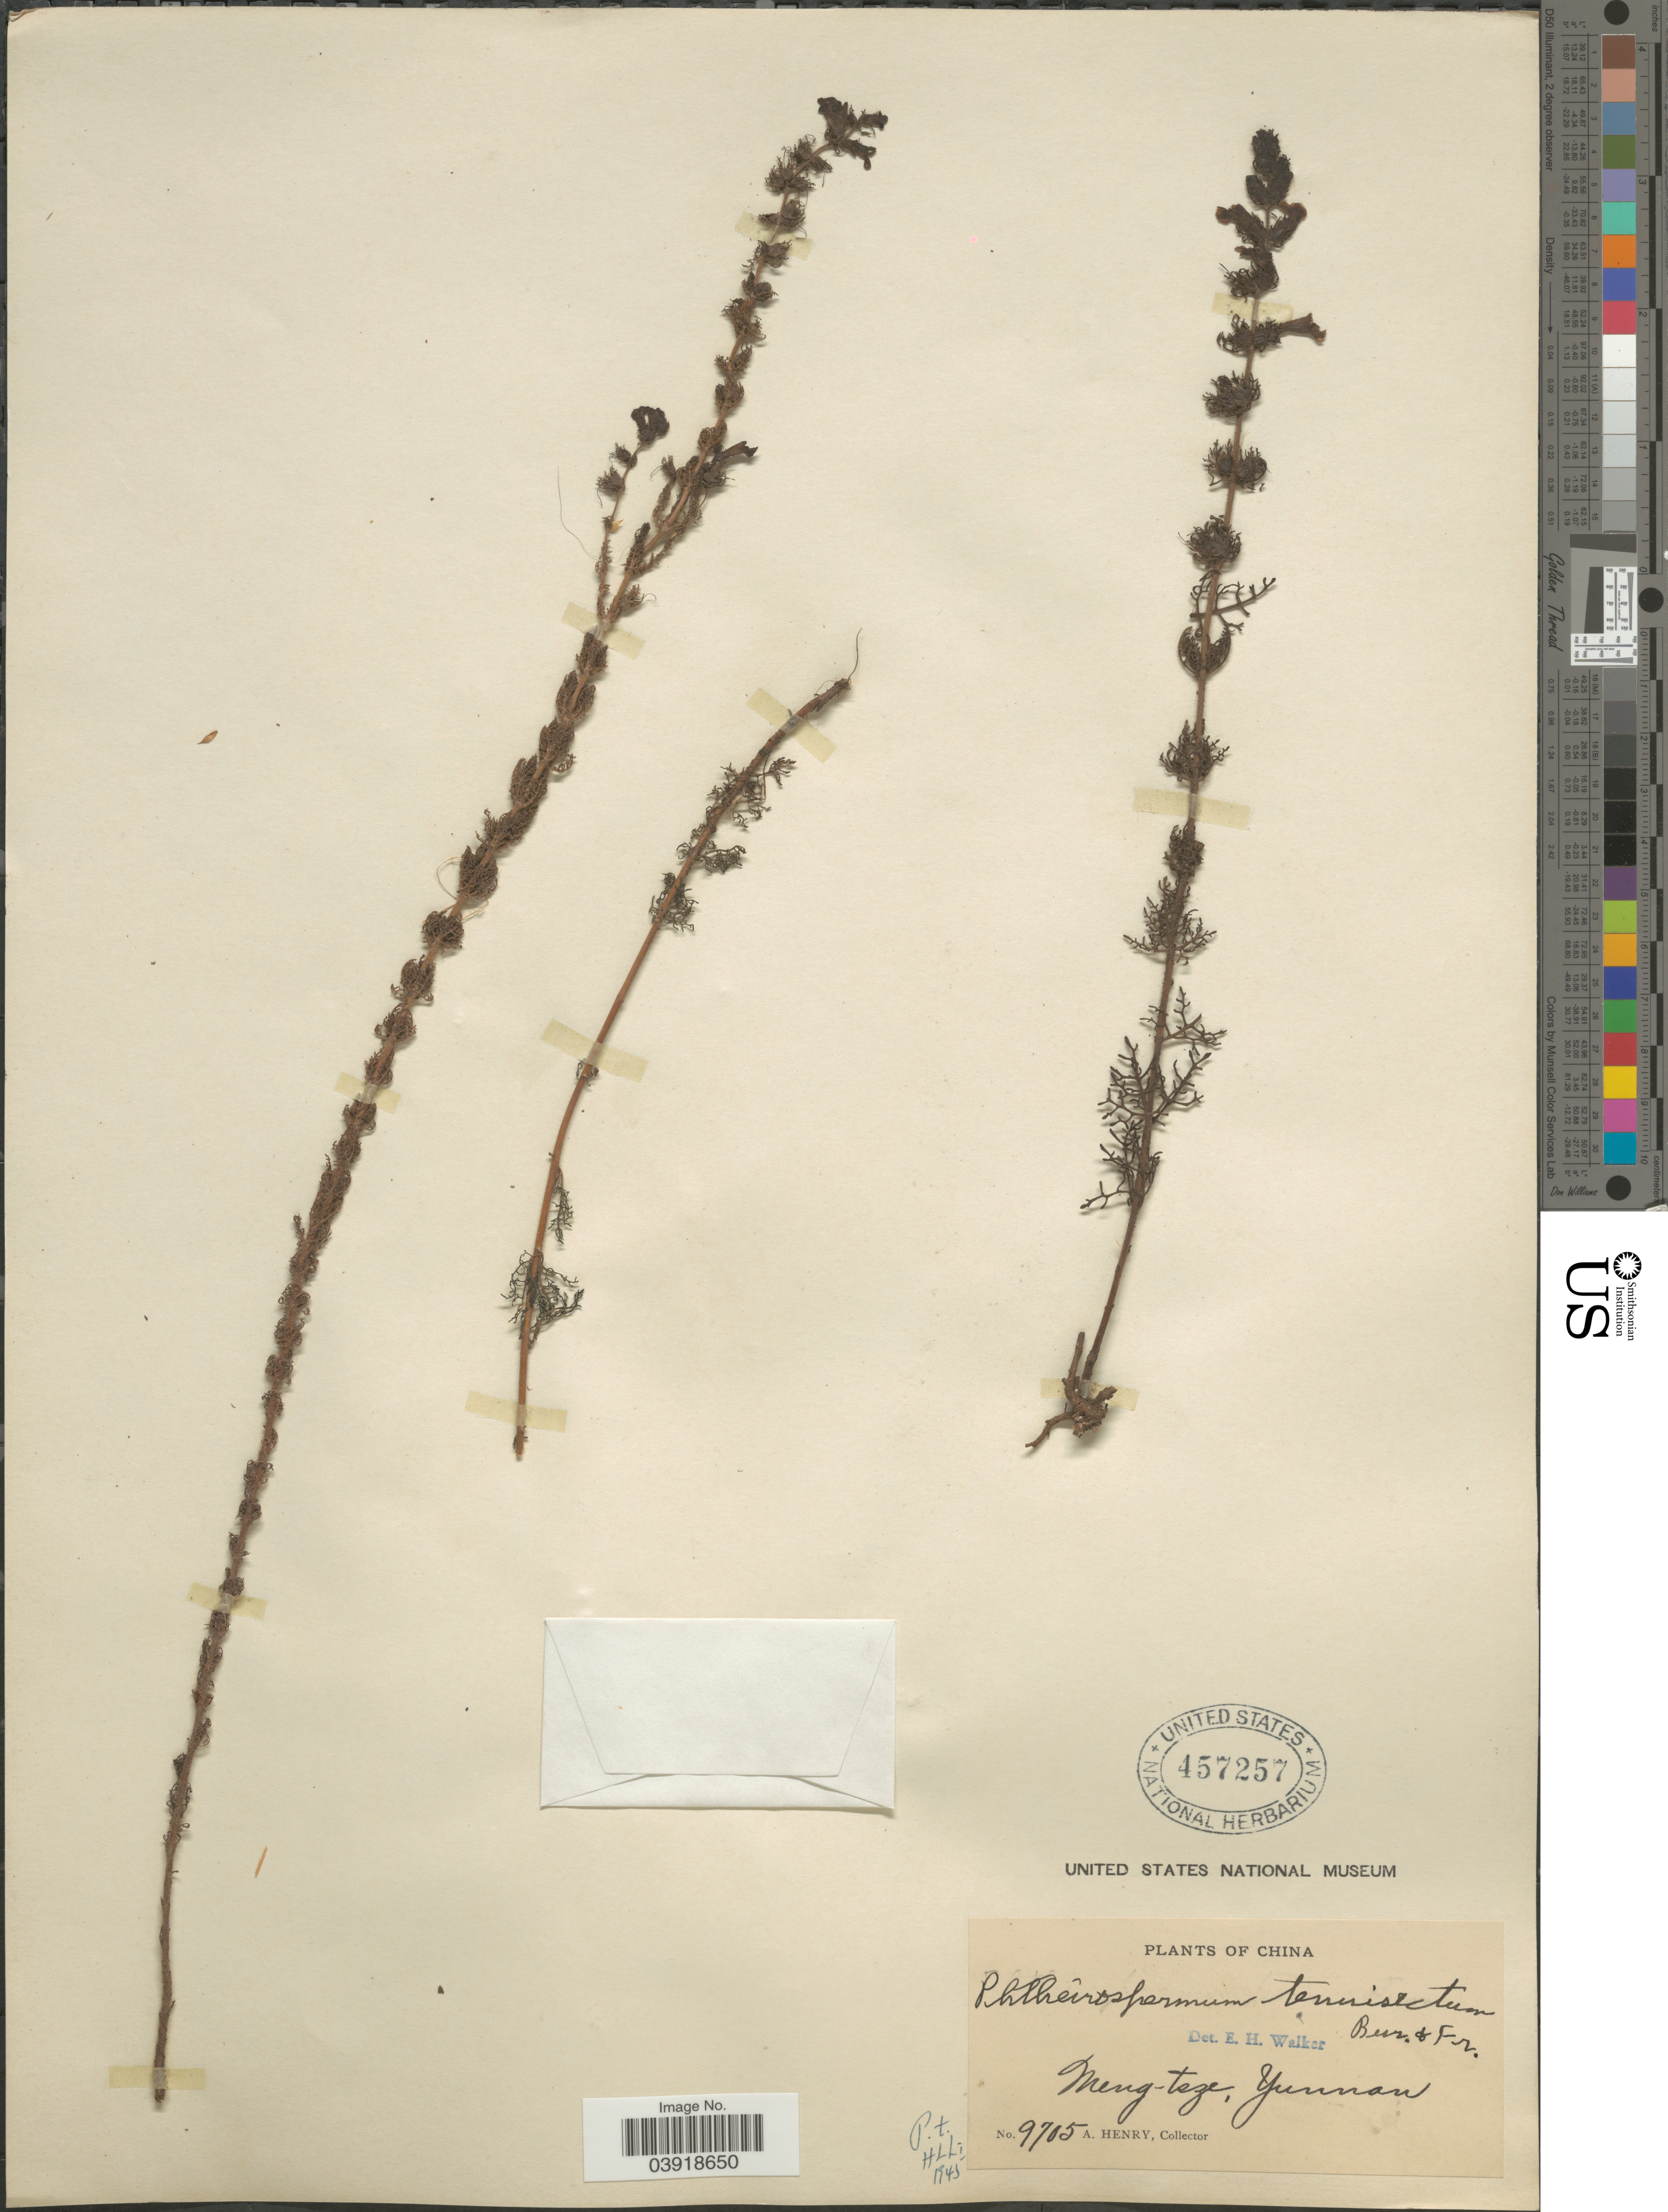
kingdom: Plantae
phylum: Tracheophyta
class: Magnoliopsida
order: Lamiales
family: Orobanchaceae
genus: Phtheirospermum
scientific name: Phtheirospermum tenuisectum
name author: Franch. & Bureau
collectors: A. Henry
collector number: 9705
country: China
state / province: Yunnan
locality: Meng-tsze.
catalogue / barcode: US 457257